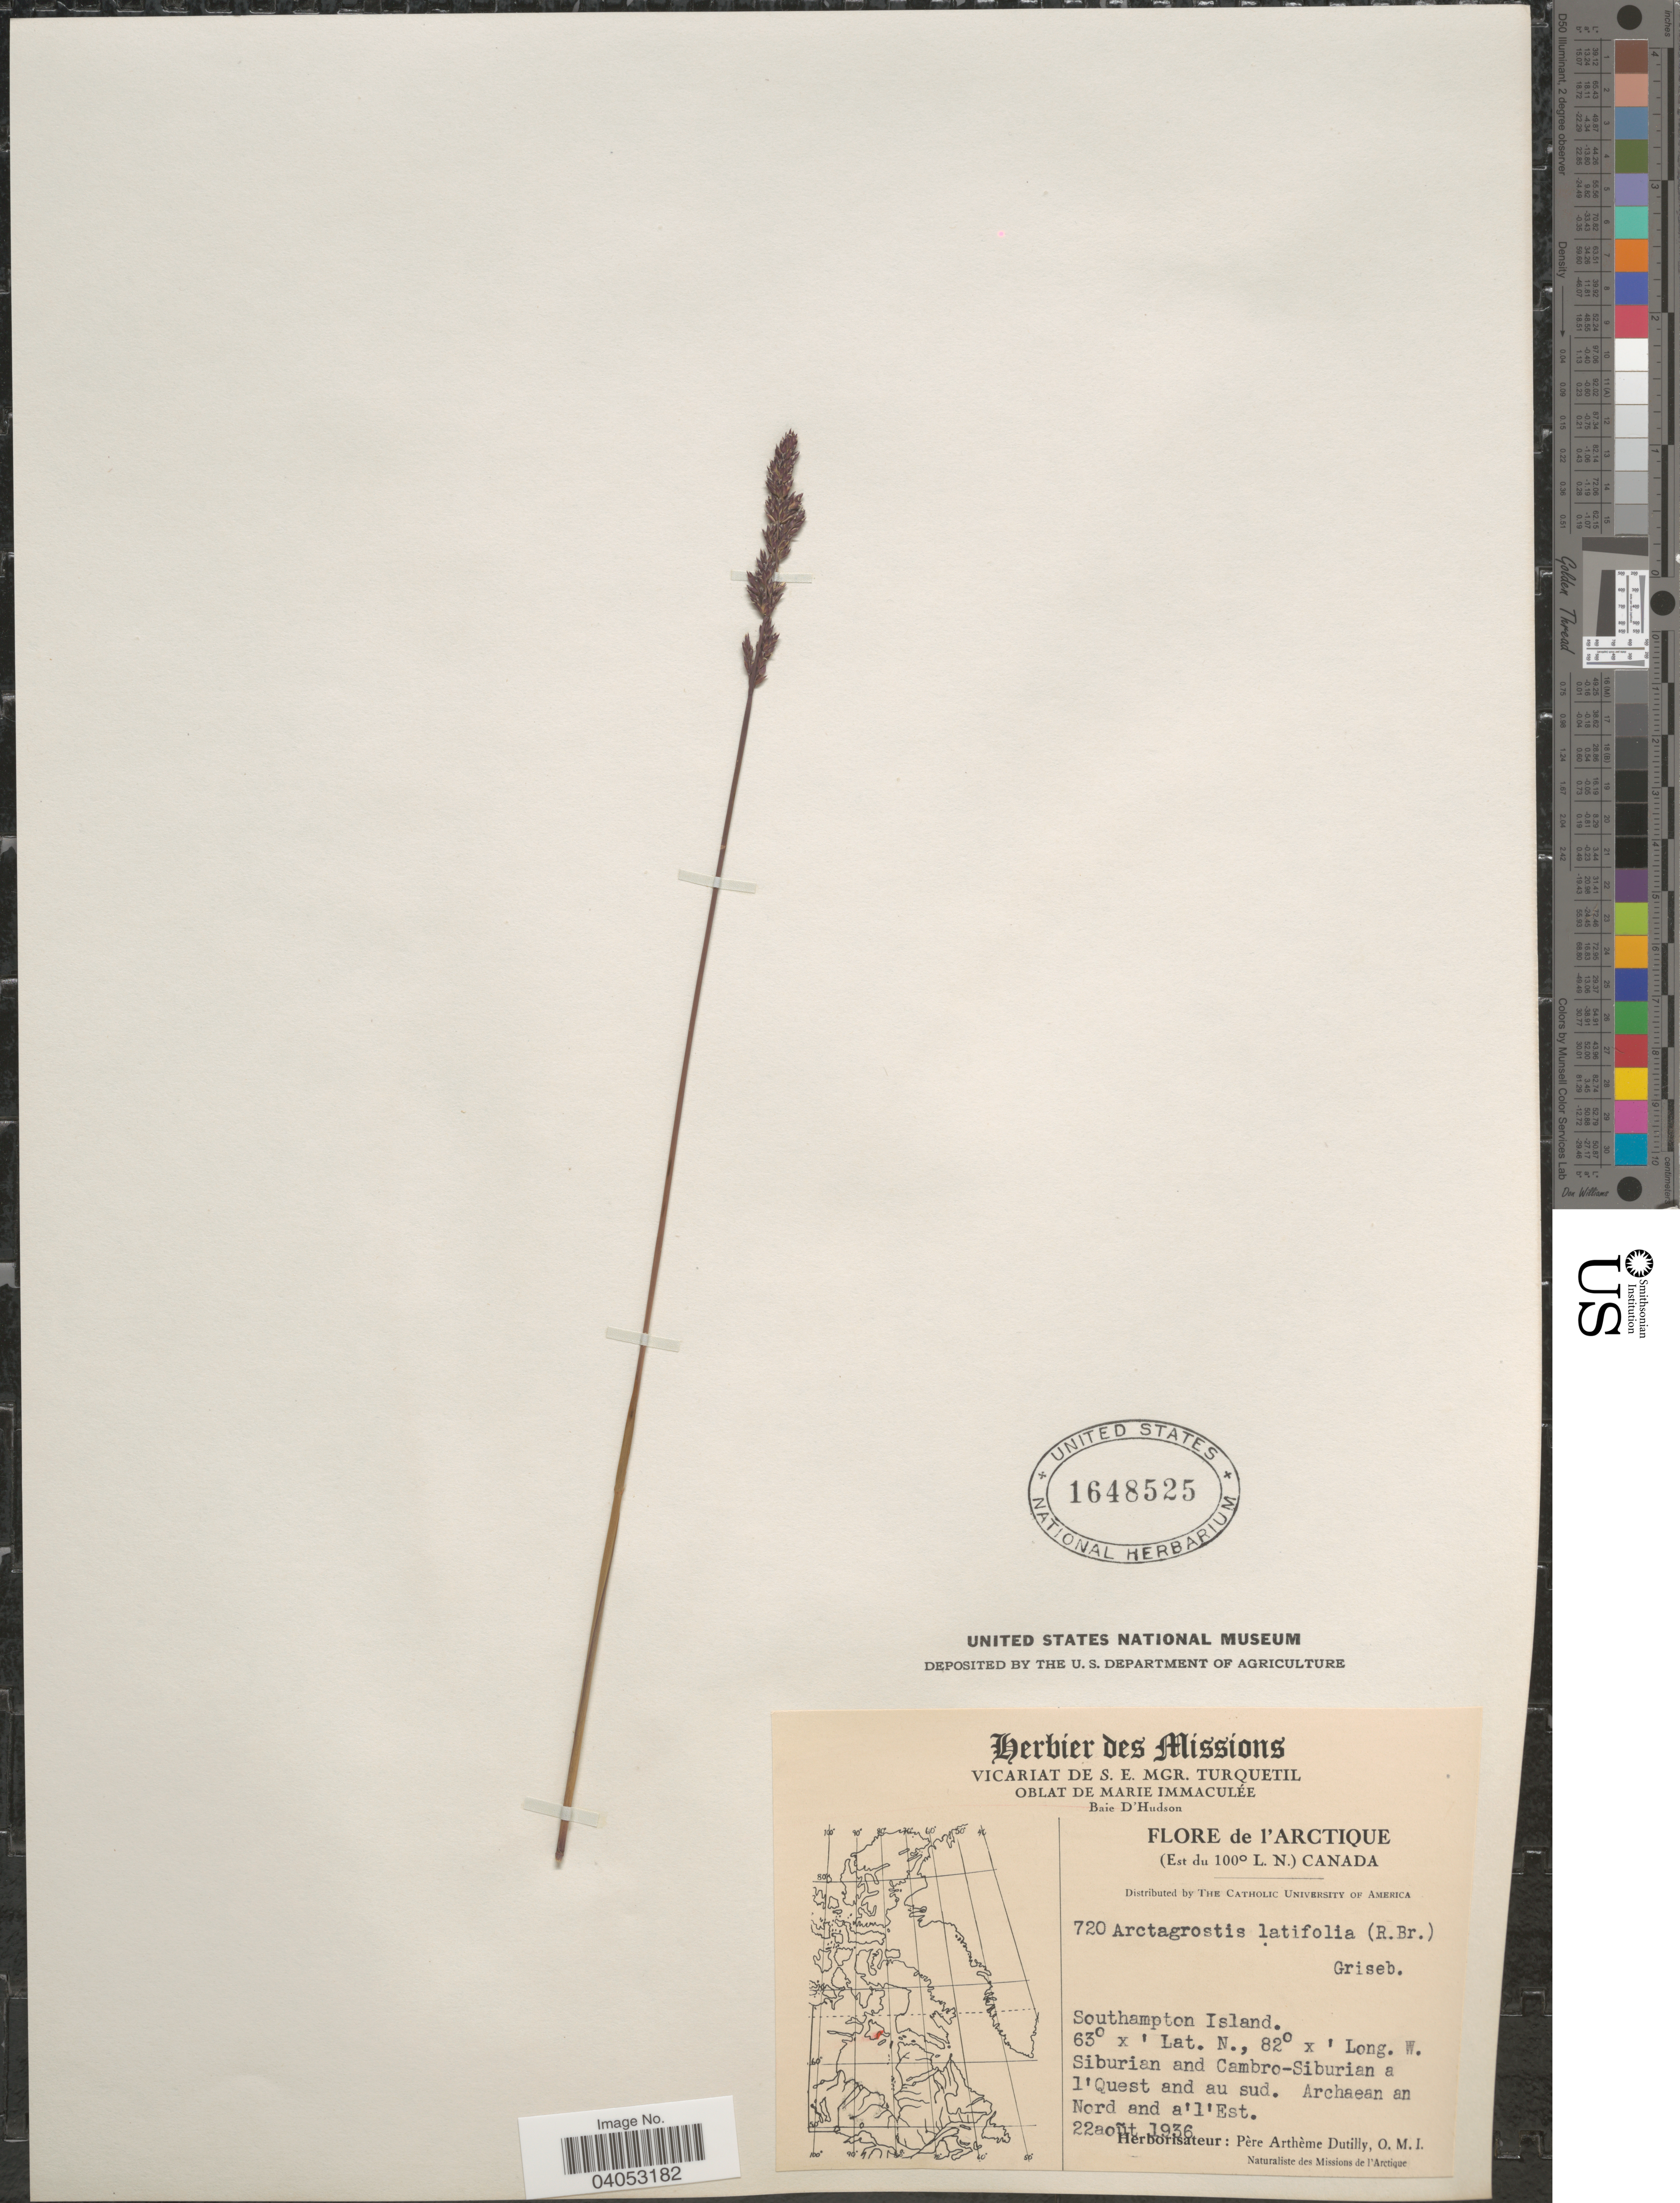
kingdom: Plantae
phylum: Tracheophyta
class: Liliopsida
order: Poales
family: Poaceae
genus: Arctagrostis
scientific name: Arctagrostis latifolia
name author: (R. Br.) Griseb.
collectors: P. Dutilly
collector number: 720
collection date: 1936-08-22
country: Canada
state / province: Nunavut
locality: L'Arctique. (Est du 100º L. N.). Southampton Island. Siburian and Cambro-Siburian a l'Quest and au sud. Archaean an Nord and a'l'Est.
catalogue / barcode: US 1648525